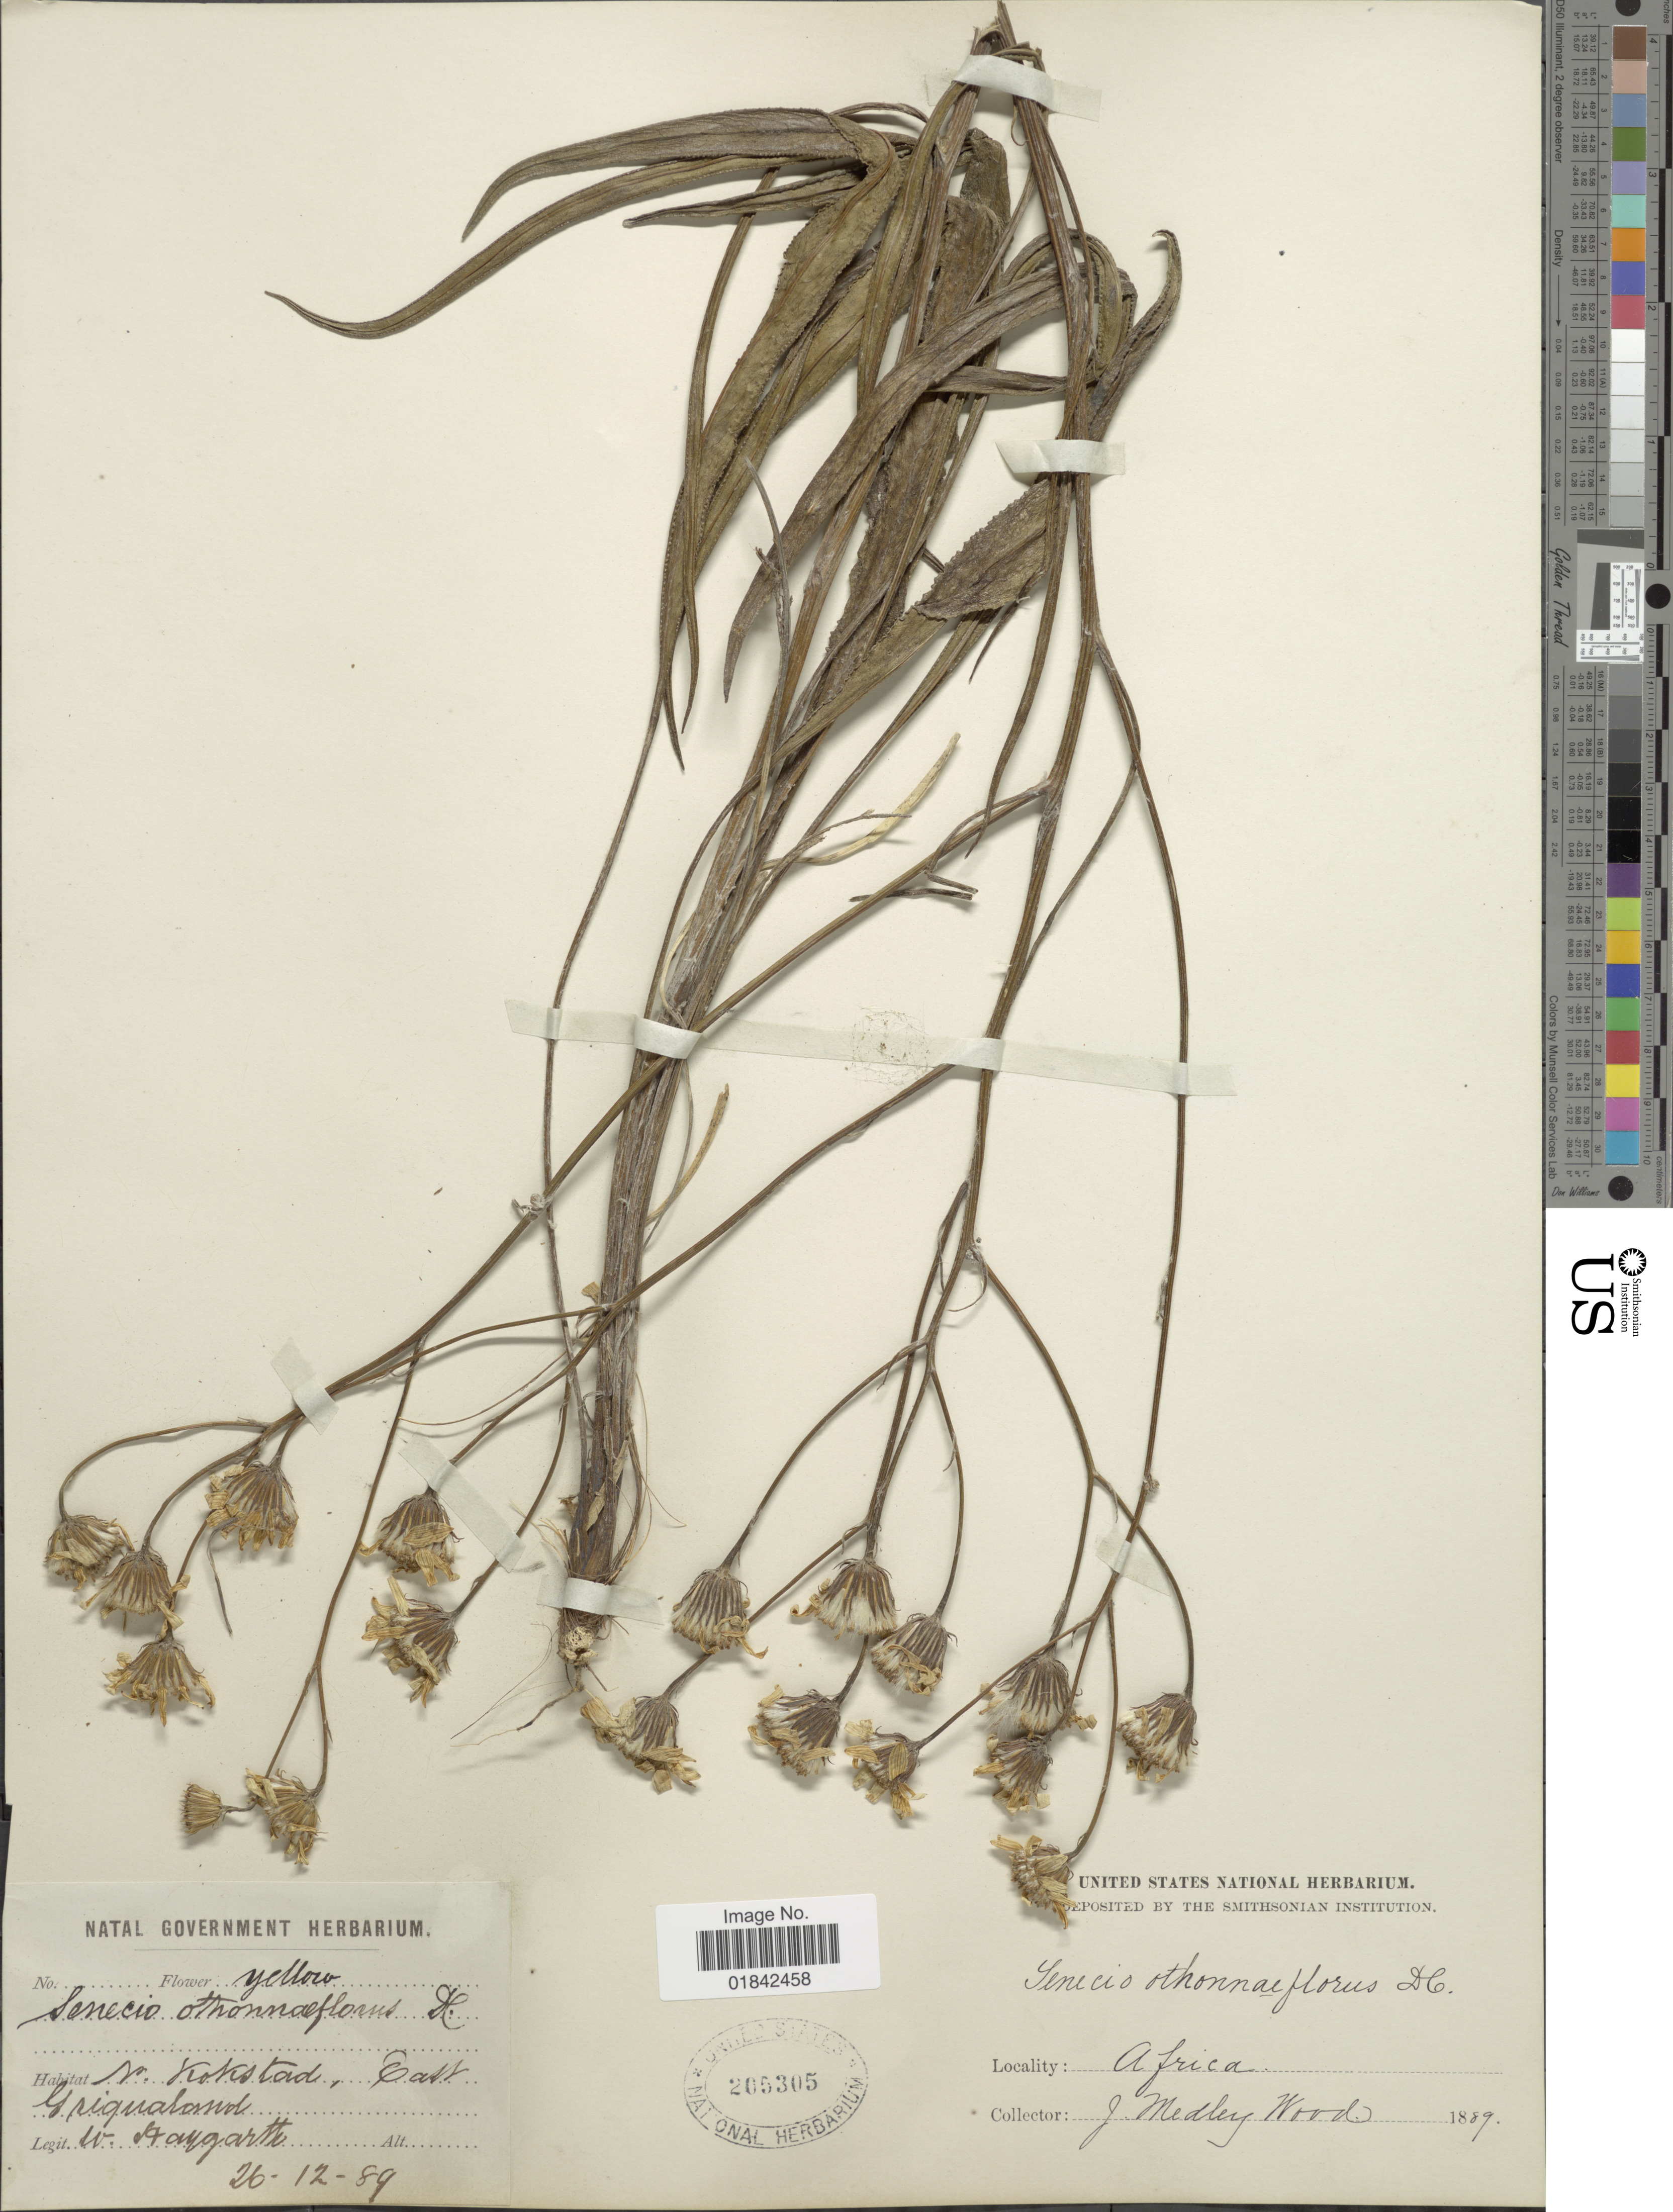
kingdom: Plantae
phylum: Tracheophyta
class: Magnoliopsida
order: Asterales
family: Asteraceae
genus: Senecio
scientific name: Senecio othonniflorus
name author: DC.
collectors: J. Medley Wood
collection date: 1889-12-26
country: South Africa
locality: N. Kokstard, East Griqualand, Africa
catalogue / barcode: US 205305